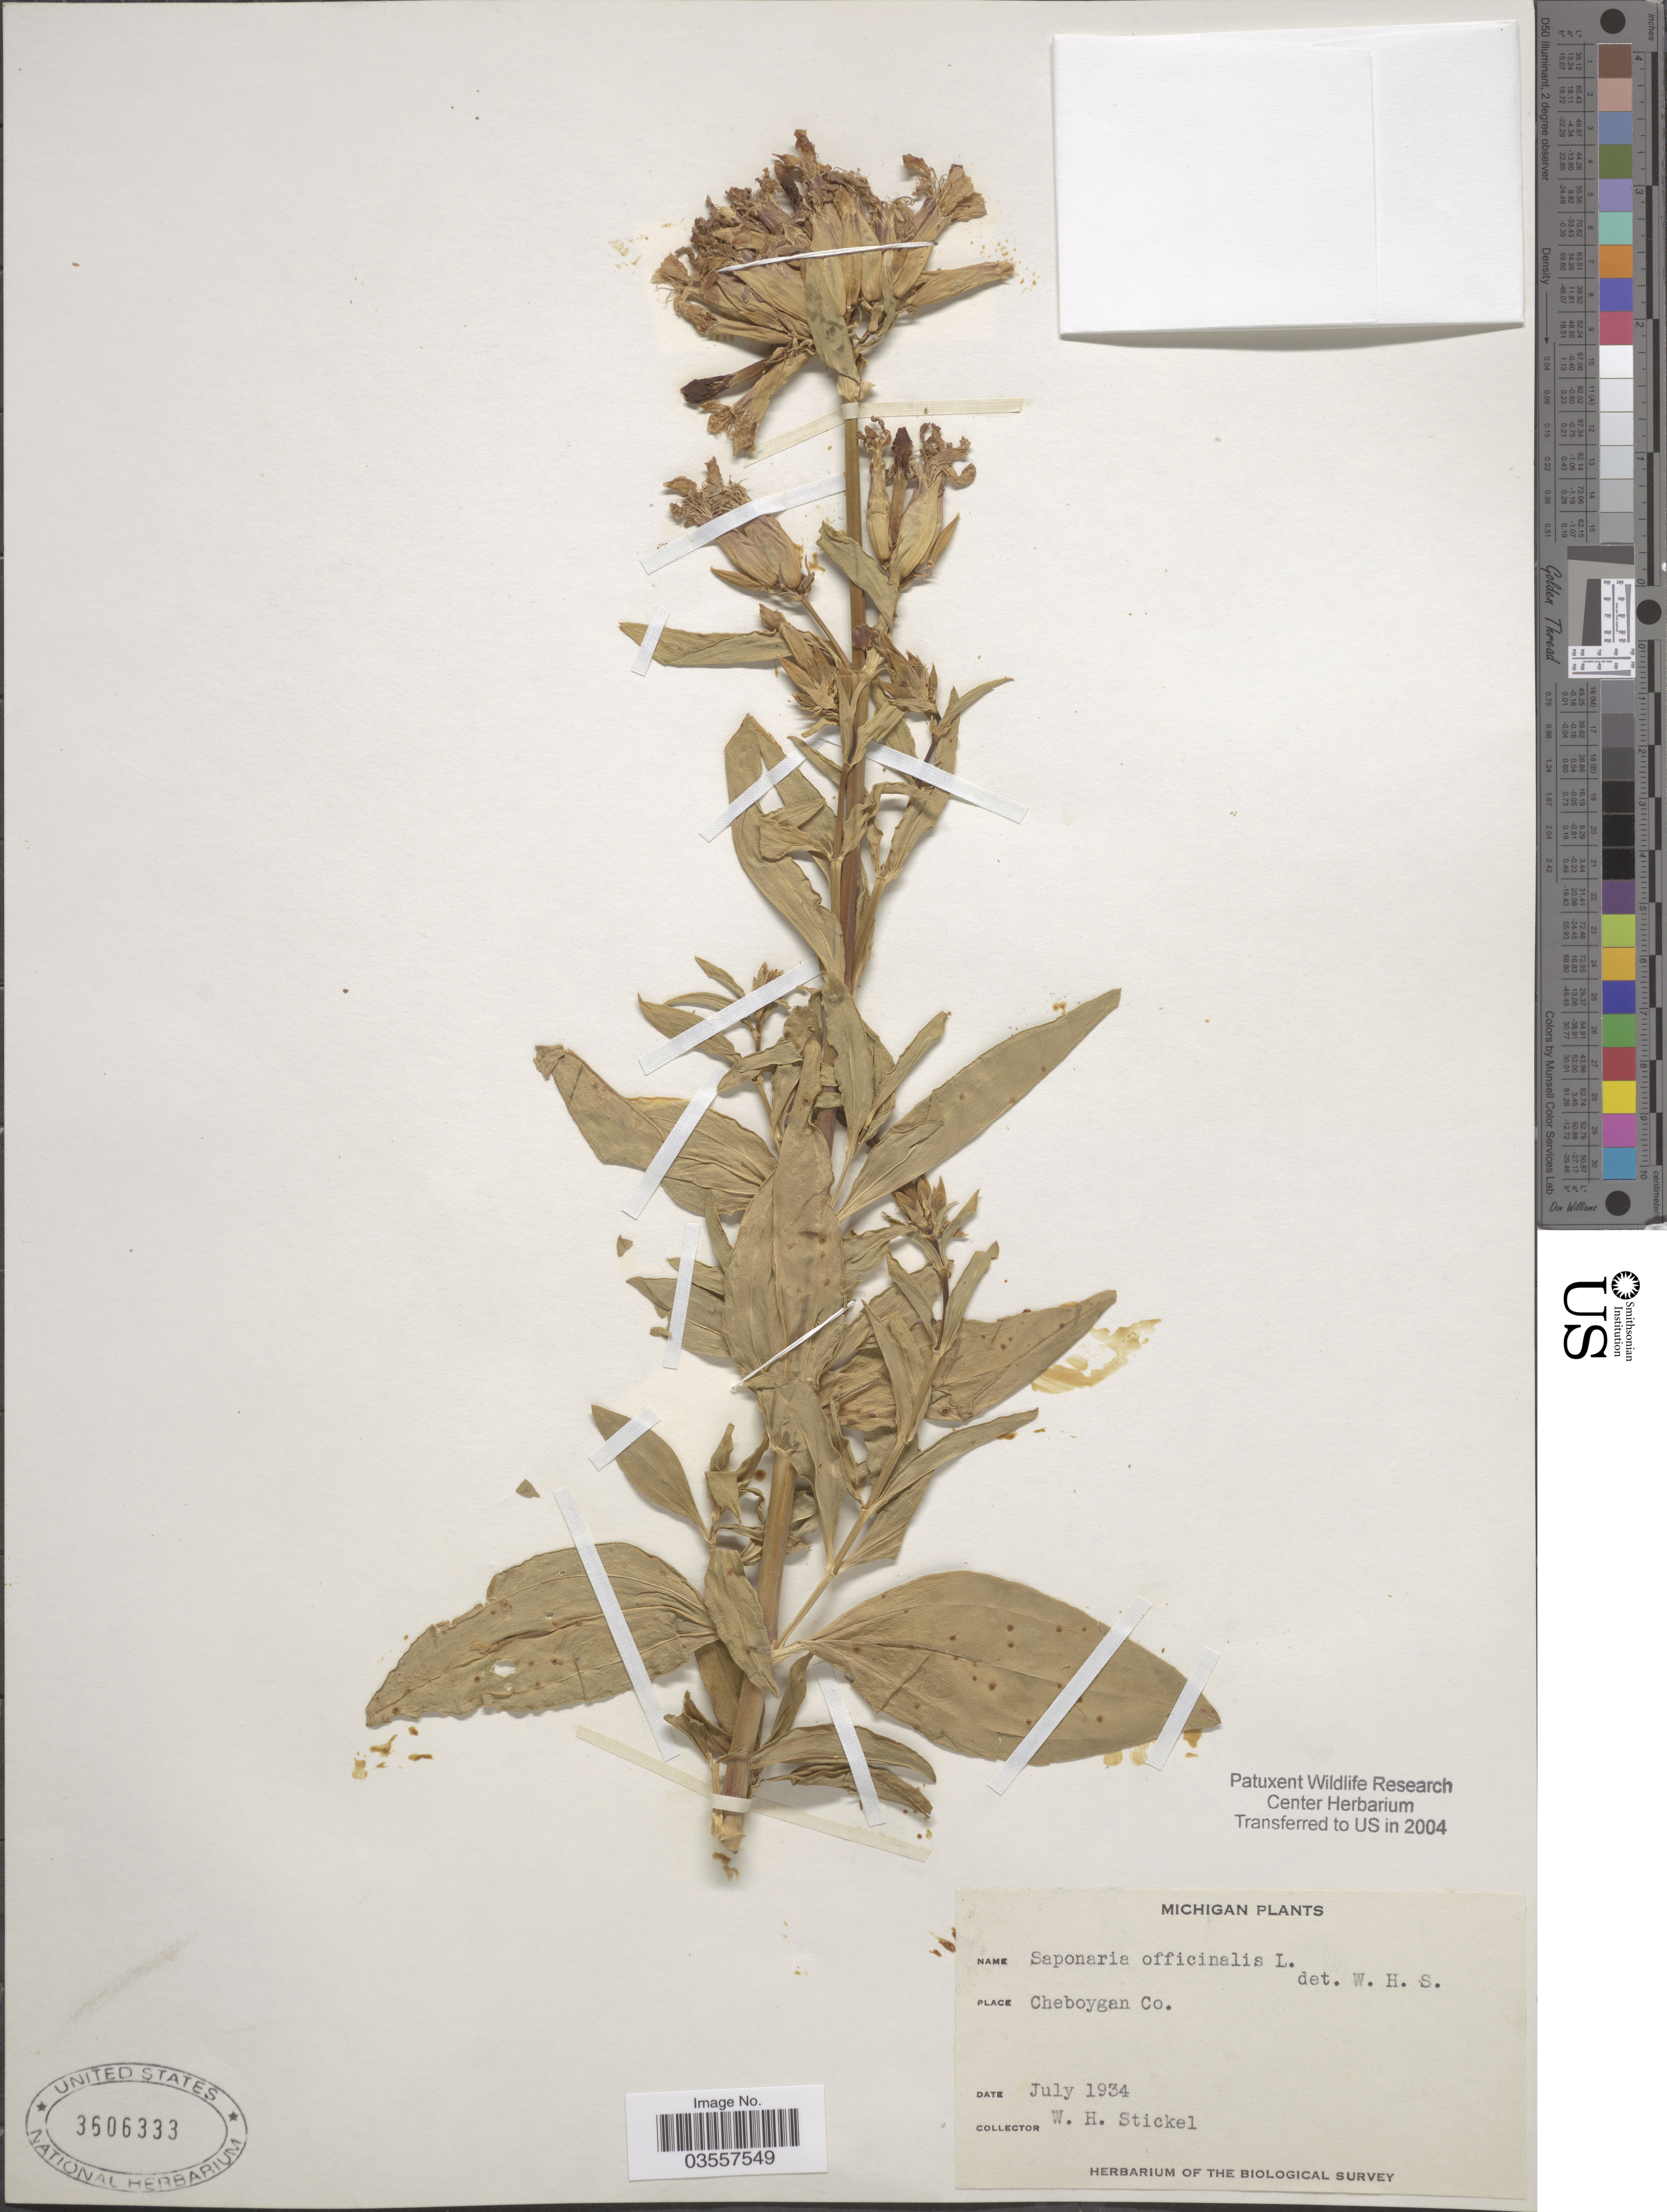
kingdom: Plantae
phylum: Tracheophyta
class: Magnoliopsida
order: Caryophyllales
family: Caryophyllaceae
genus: Saponaria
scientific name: Saponaria officinalis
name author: L.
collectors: W. Stickel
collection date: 1934-07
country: United States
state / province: Michigan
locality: Cheboygan Co.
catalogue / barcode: US 3606333